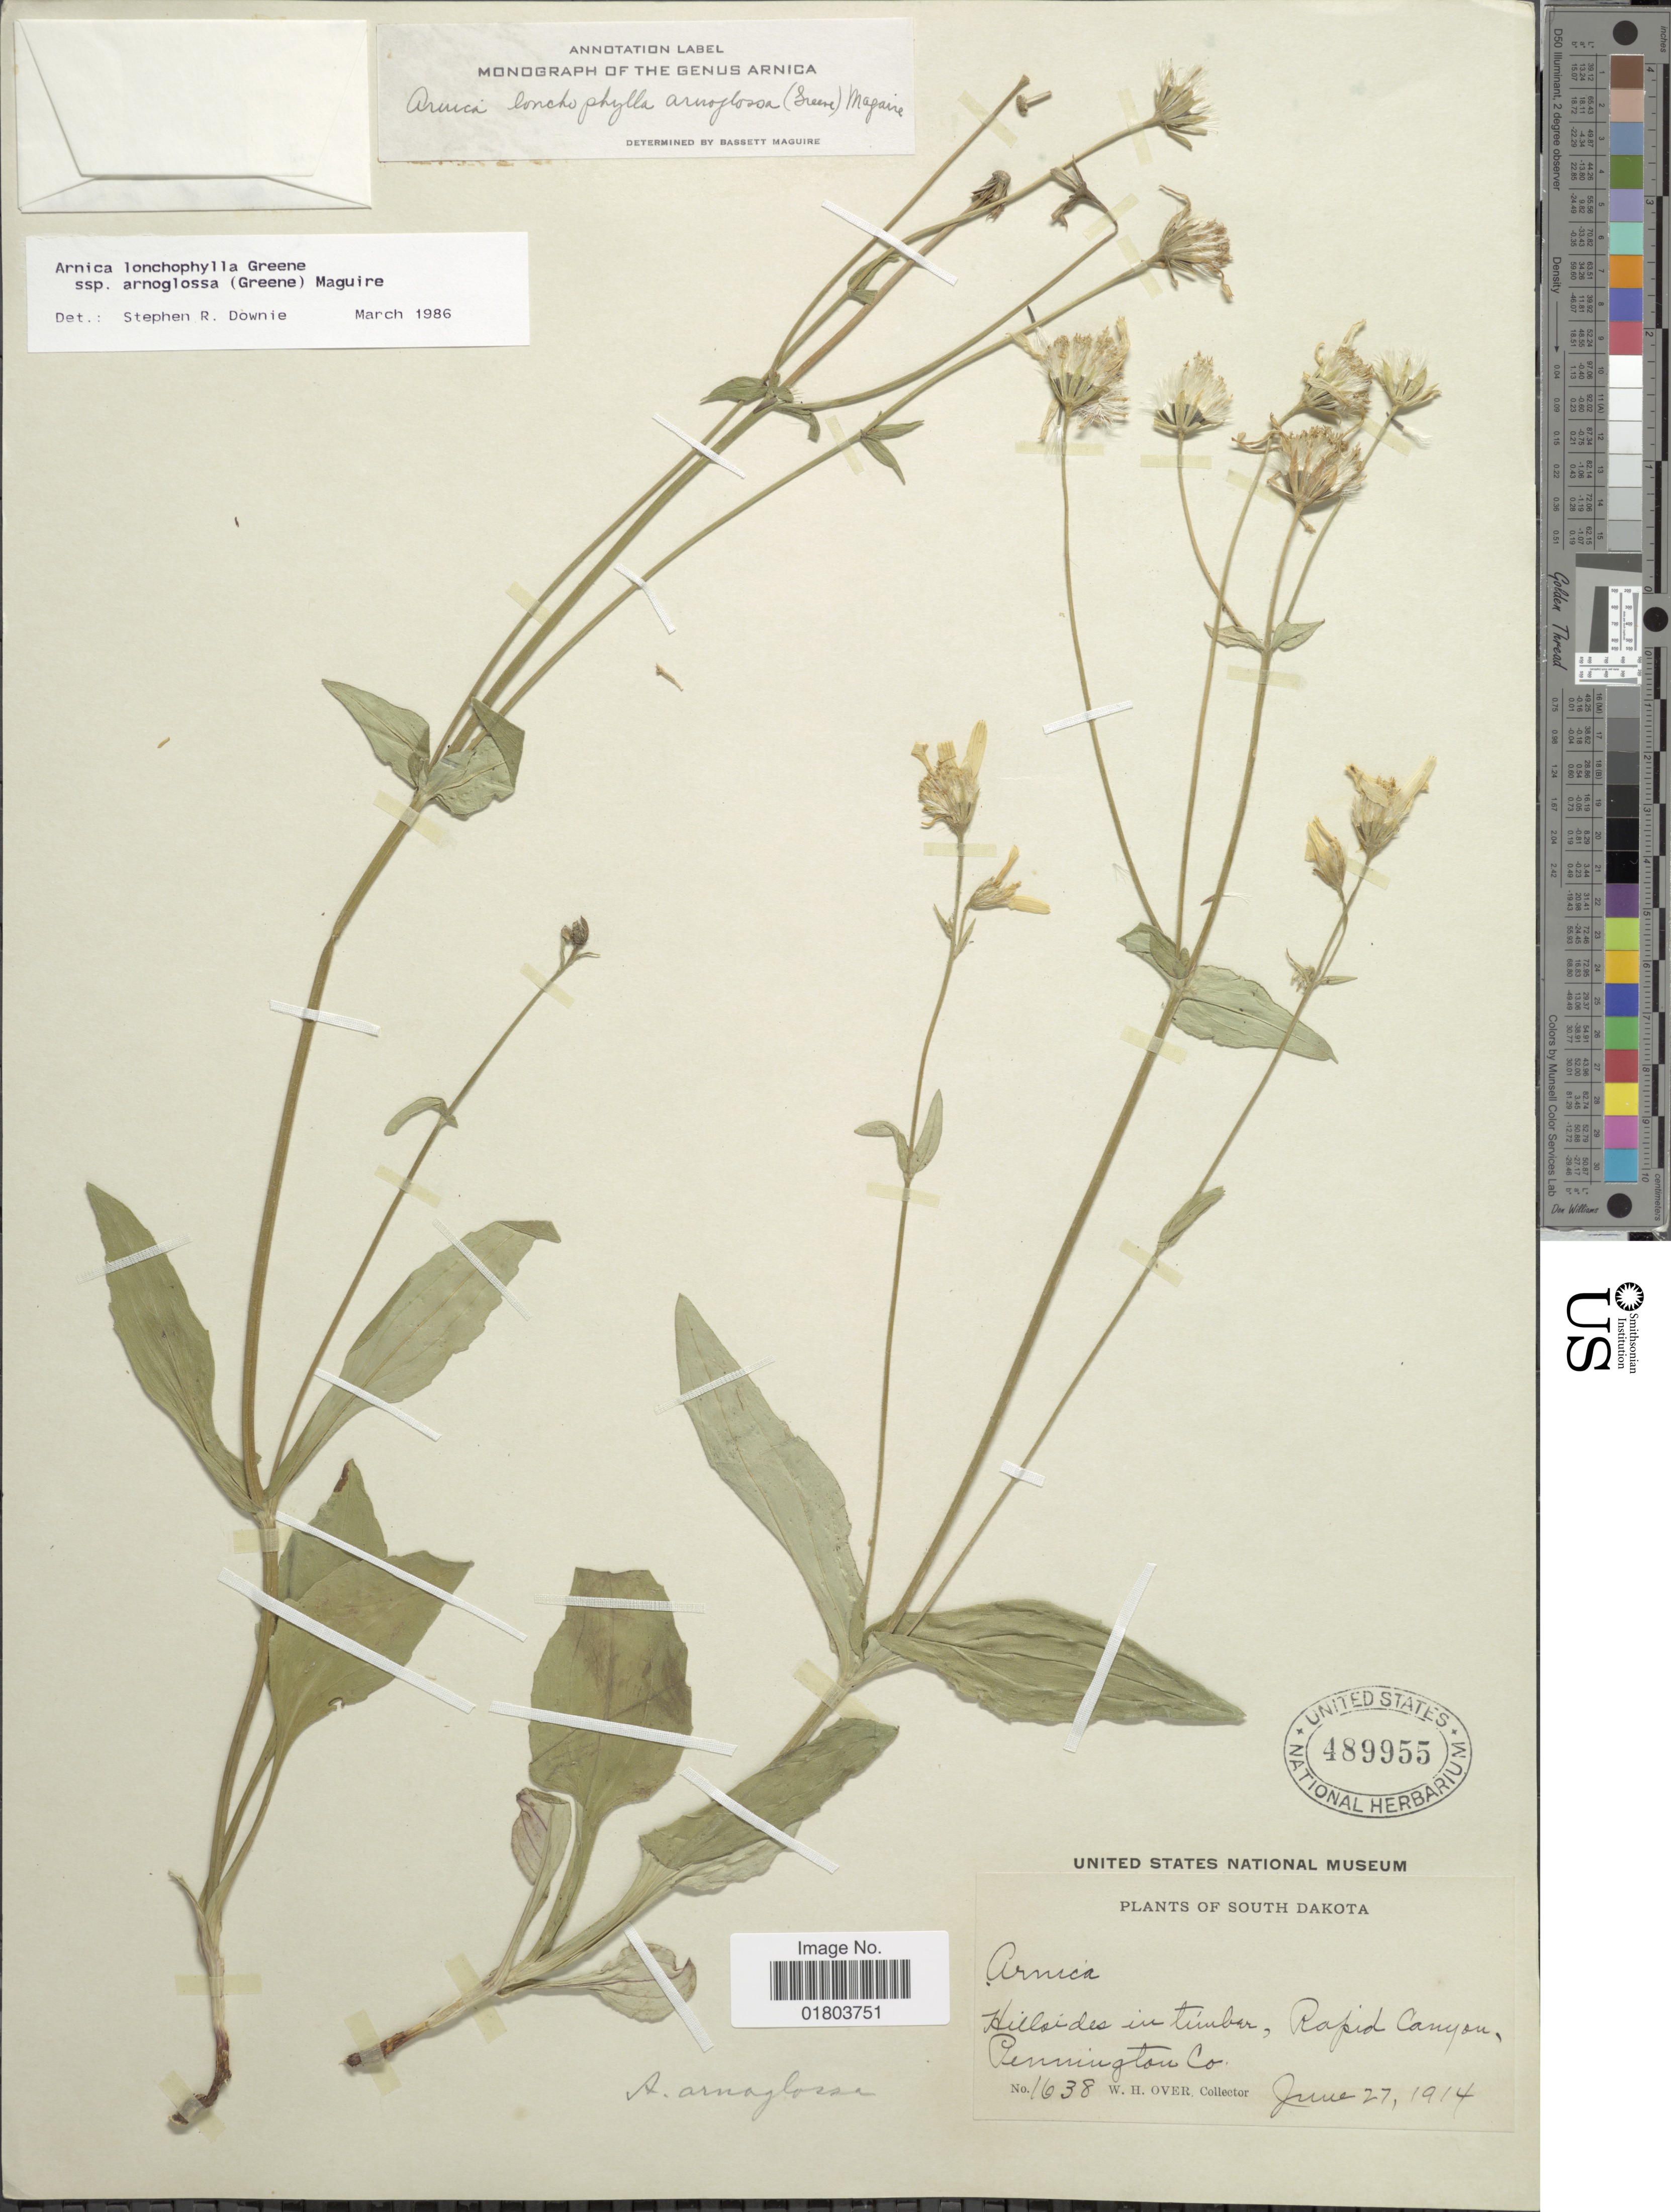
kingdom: Plantae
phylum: Tracheophyta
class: Magnoliopsida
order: Asterales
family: Asteraceae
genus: Arnica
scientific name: Arnica lonchophylla subsp. arnoglossa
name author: (Greene) Maguire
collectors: W. Over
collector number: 1638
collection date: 1914-06-27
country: United States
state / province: South Dakota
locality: Hillsides in timber, Rapid Canyon, Pennington Co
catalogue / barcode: US 489955